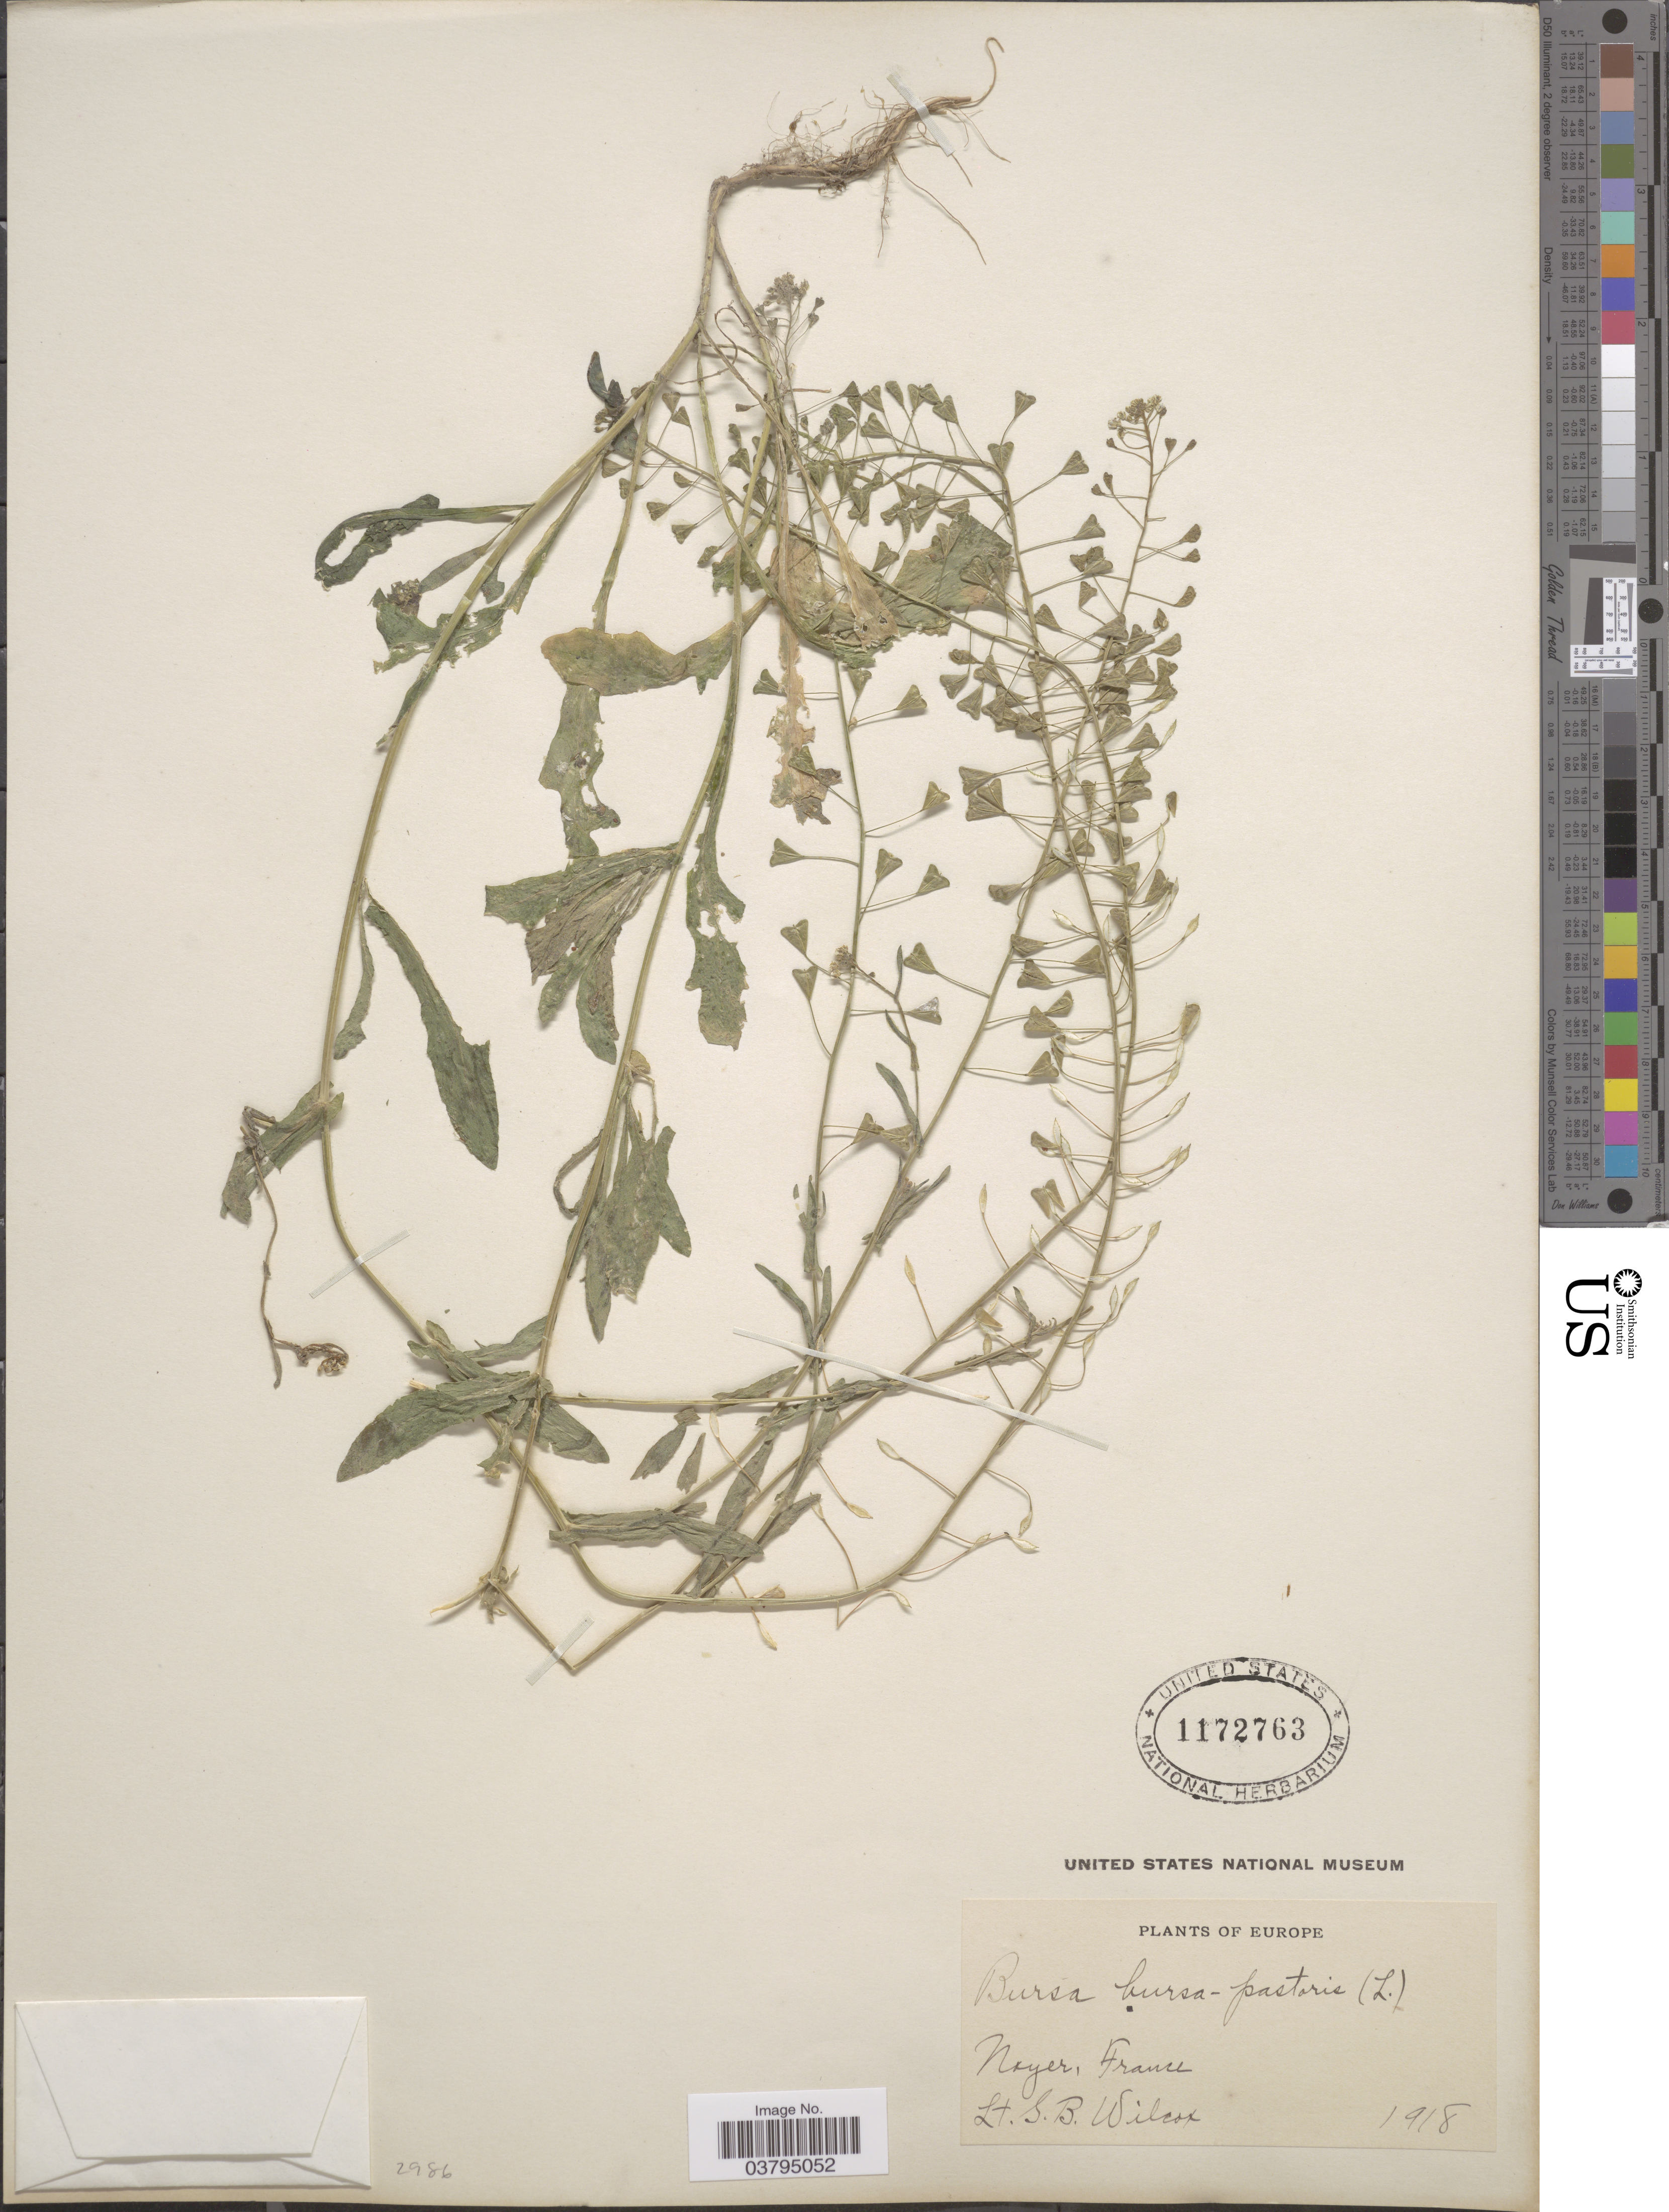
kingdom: Plantae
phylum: Tracheophyta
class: Magnoliopsida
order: Brassicales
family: Brassicaceae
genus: Capsella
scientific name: Capsella bursa-pastoris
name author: (L.) Medik.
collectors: G. Wilcox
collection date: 1918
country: France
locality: Noyer.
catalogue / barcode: US 1172763